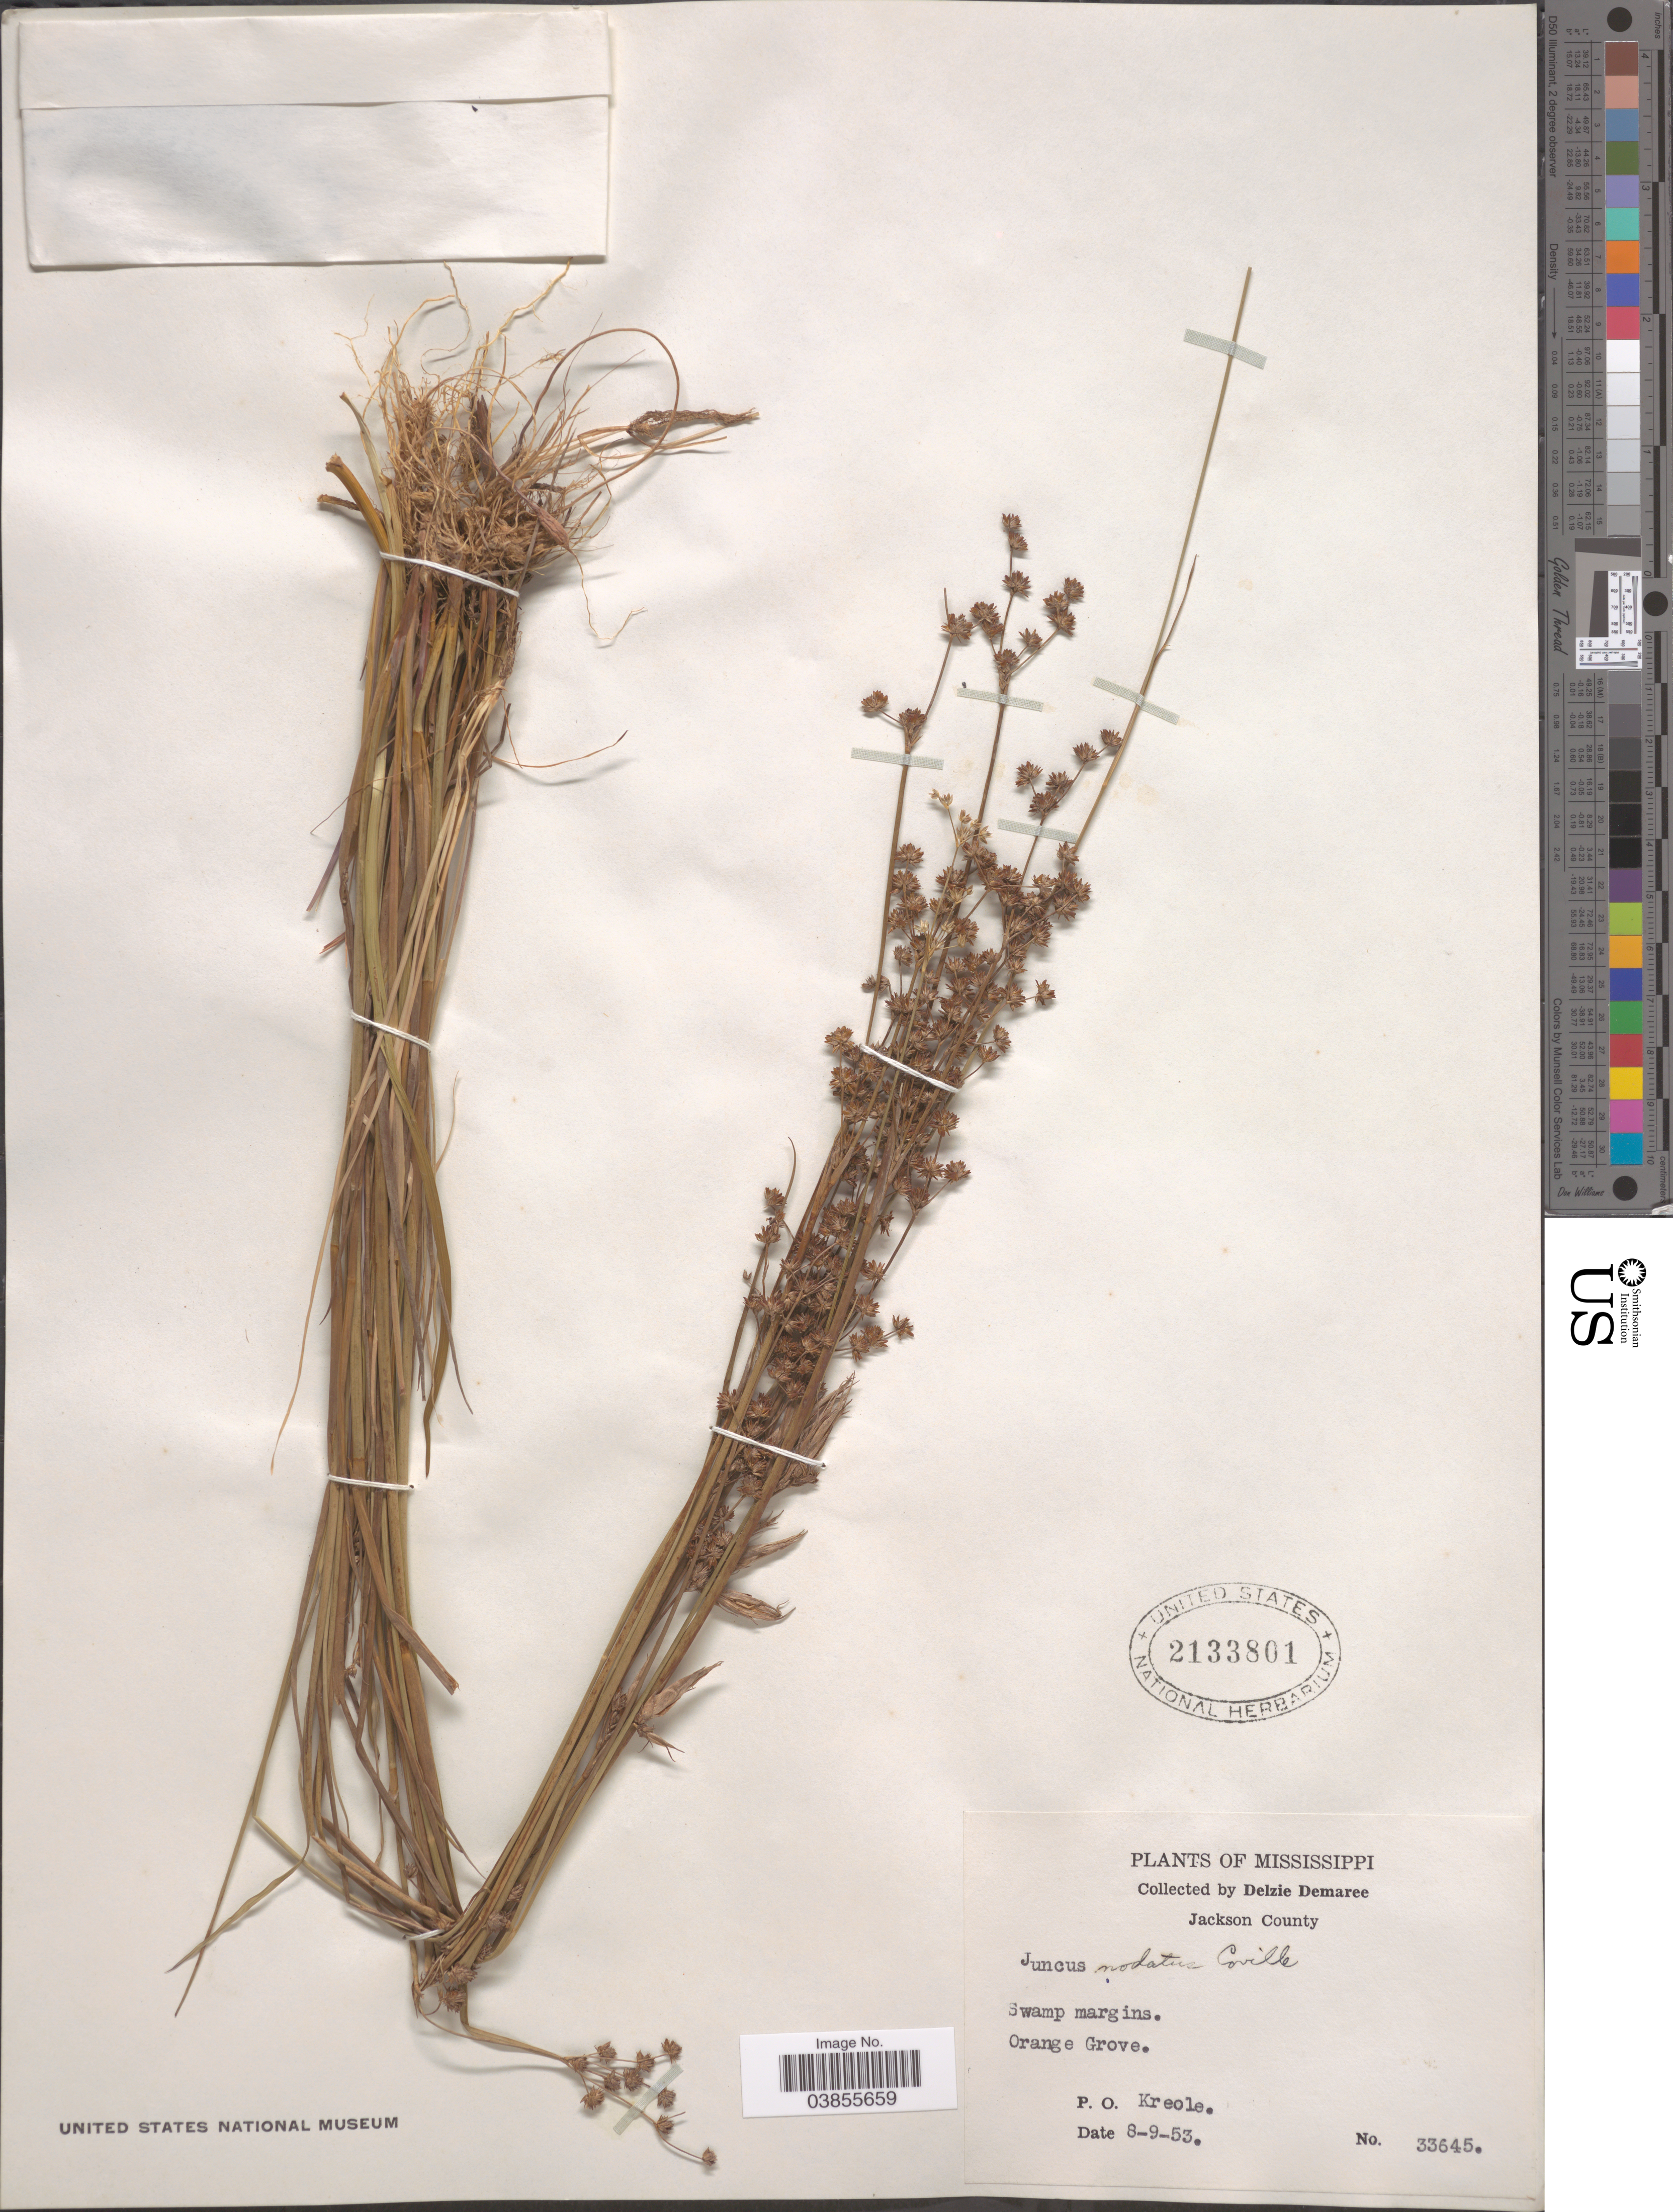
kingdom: Plantae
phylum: Tracheophyta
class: Liliopsida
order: Poales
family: Juncaceae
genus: Juncus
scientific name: Juncus nodatus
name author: Coville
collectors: D. Damaree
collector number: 33645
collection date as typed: Transcribed d/m/y: 9/8/53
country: United States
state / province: Mississippi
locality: Jackson County. Orange Grove. P.O. Kreole.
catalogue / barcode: US 2133801